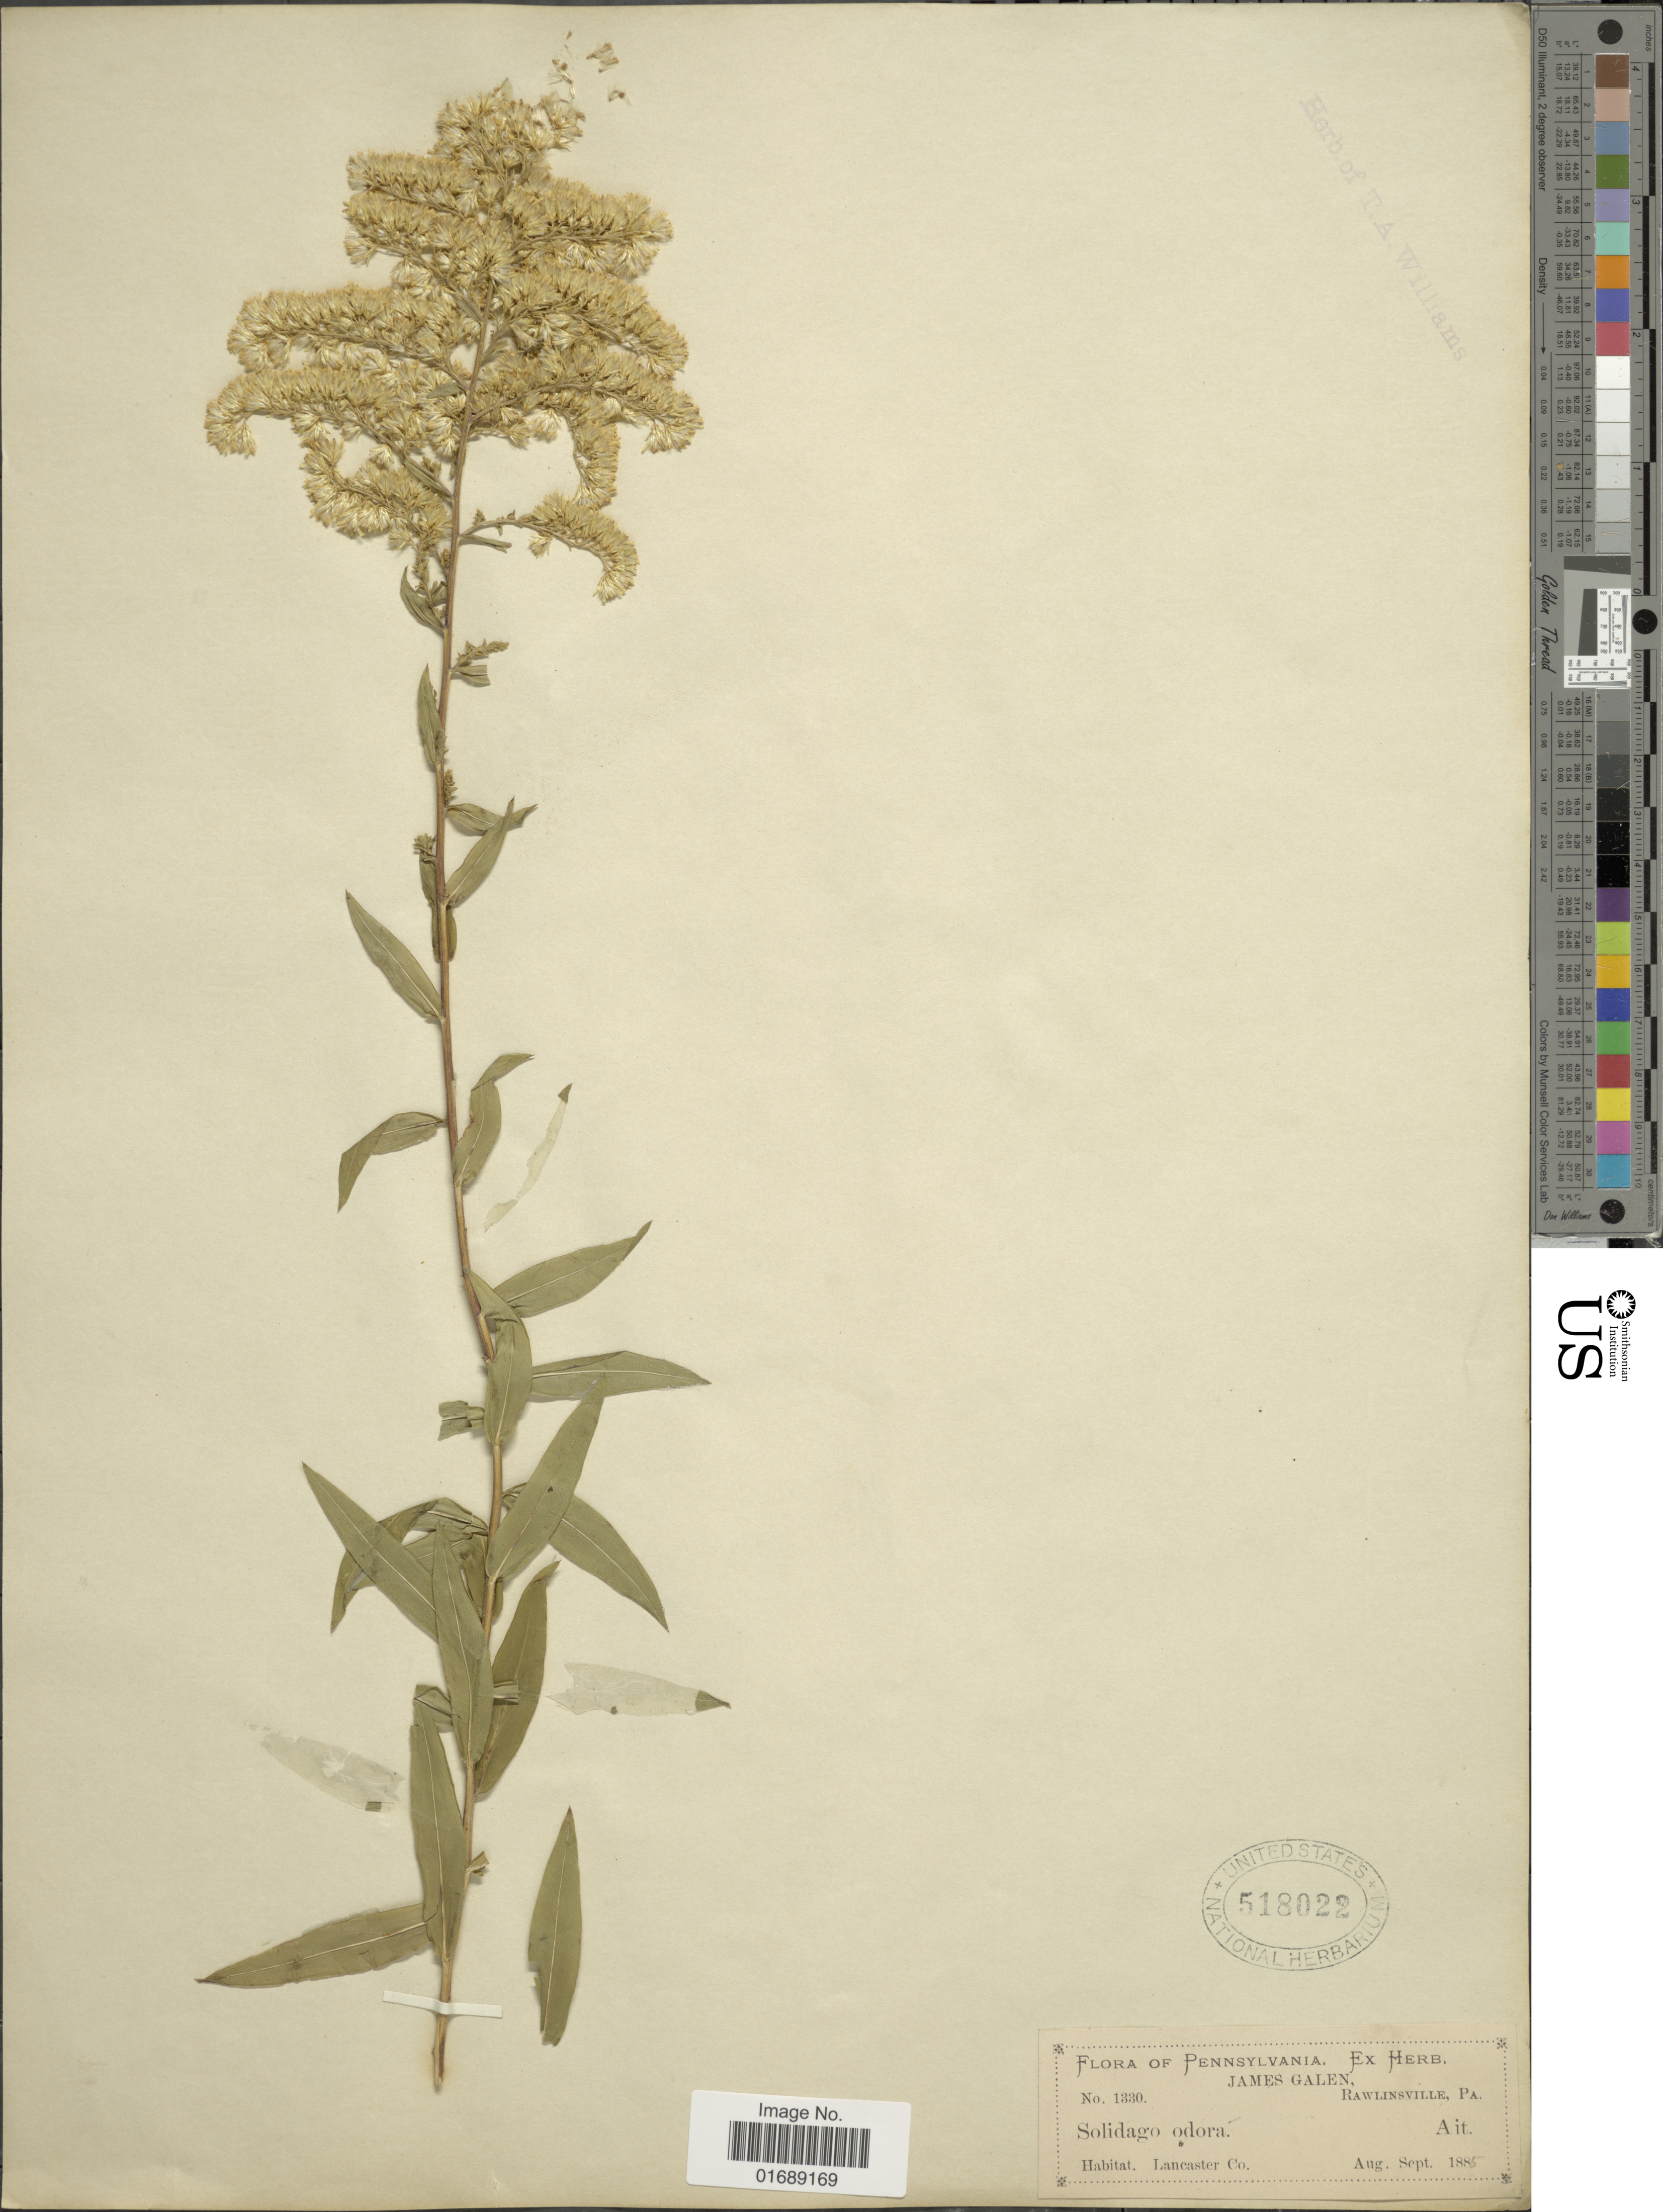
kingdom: Plantae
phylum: Tracheophyta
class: Magnoliopsida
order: Asterales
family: Asteraceae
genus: Solidago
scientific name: Solidago odora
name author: Aiton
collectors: J. Galen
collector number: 1330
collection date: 1885-08/1885-09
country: United States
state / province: Pennsylvania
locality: Rawlinsville, PA., Lancaster Co.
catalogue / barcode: US 518022